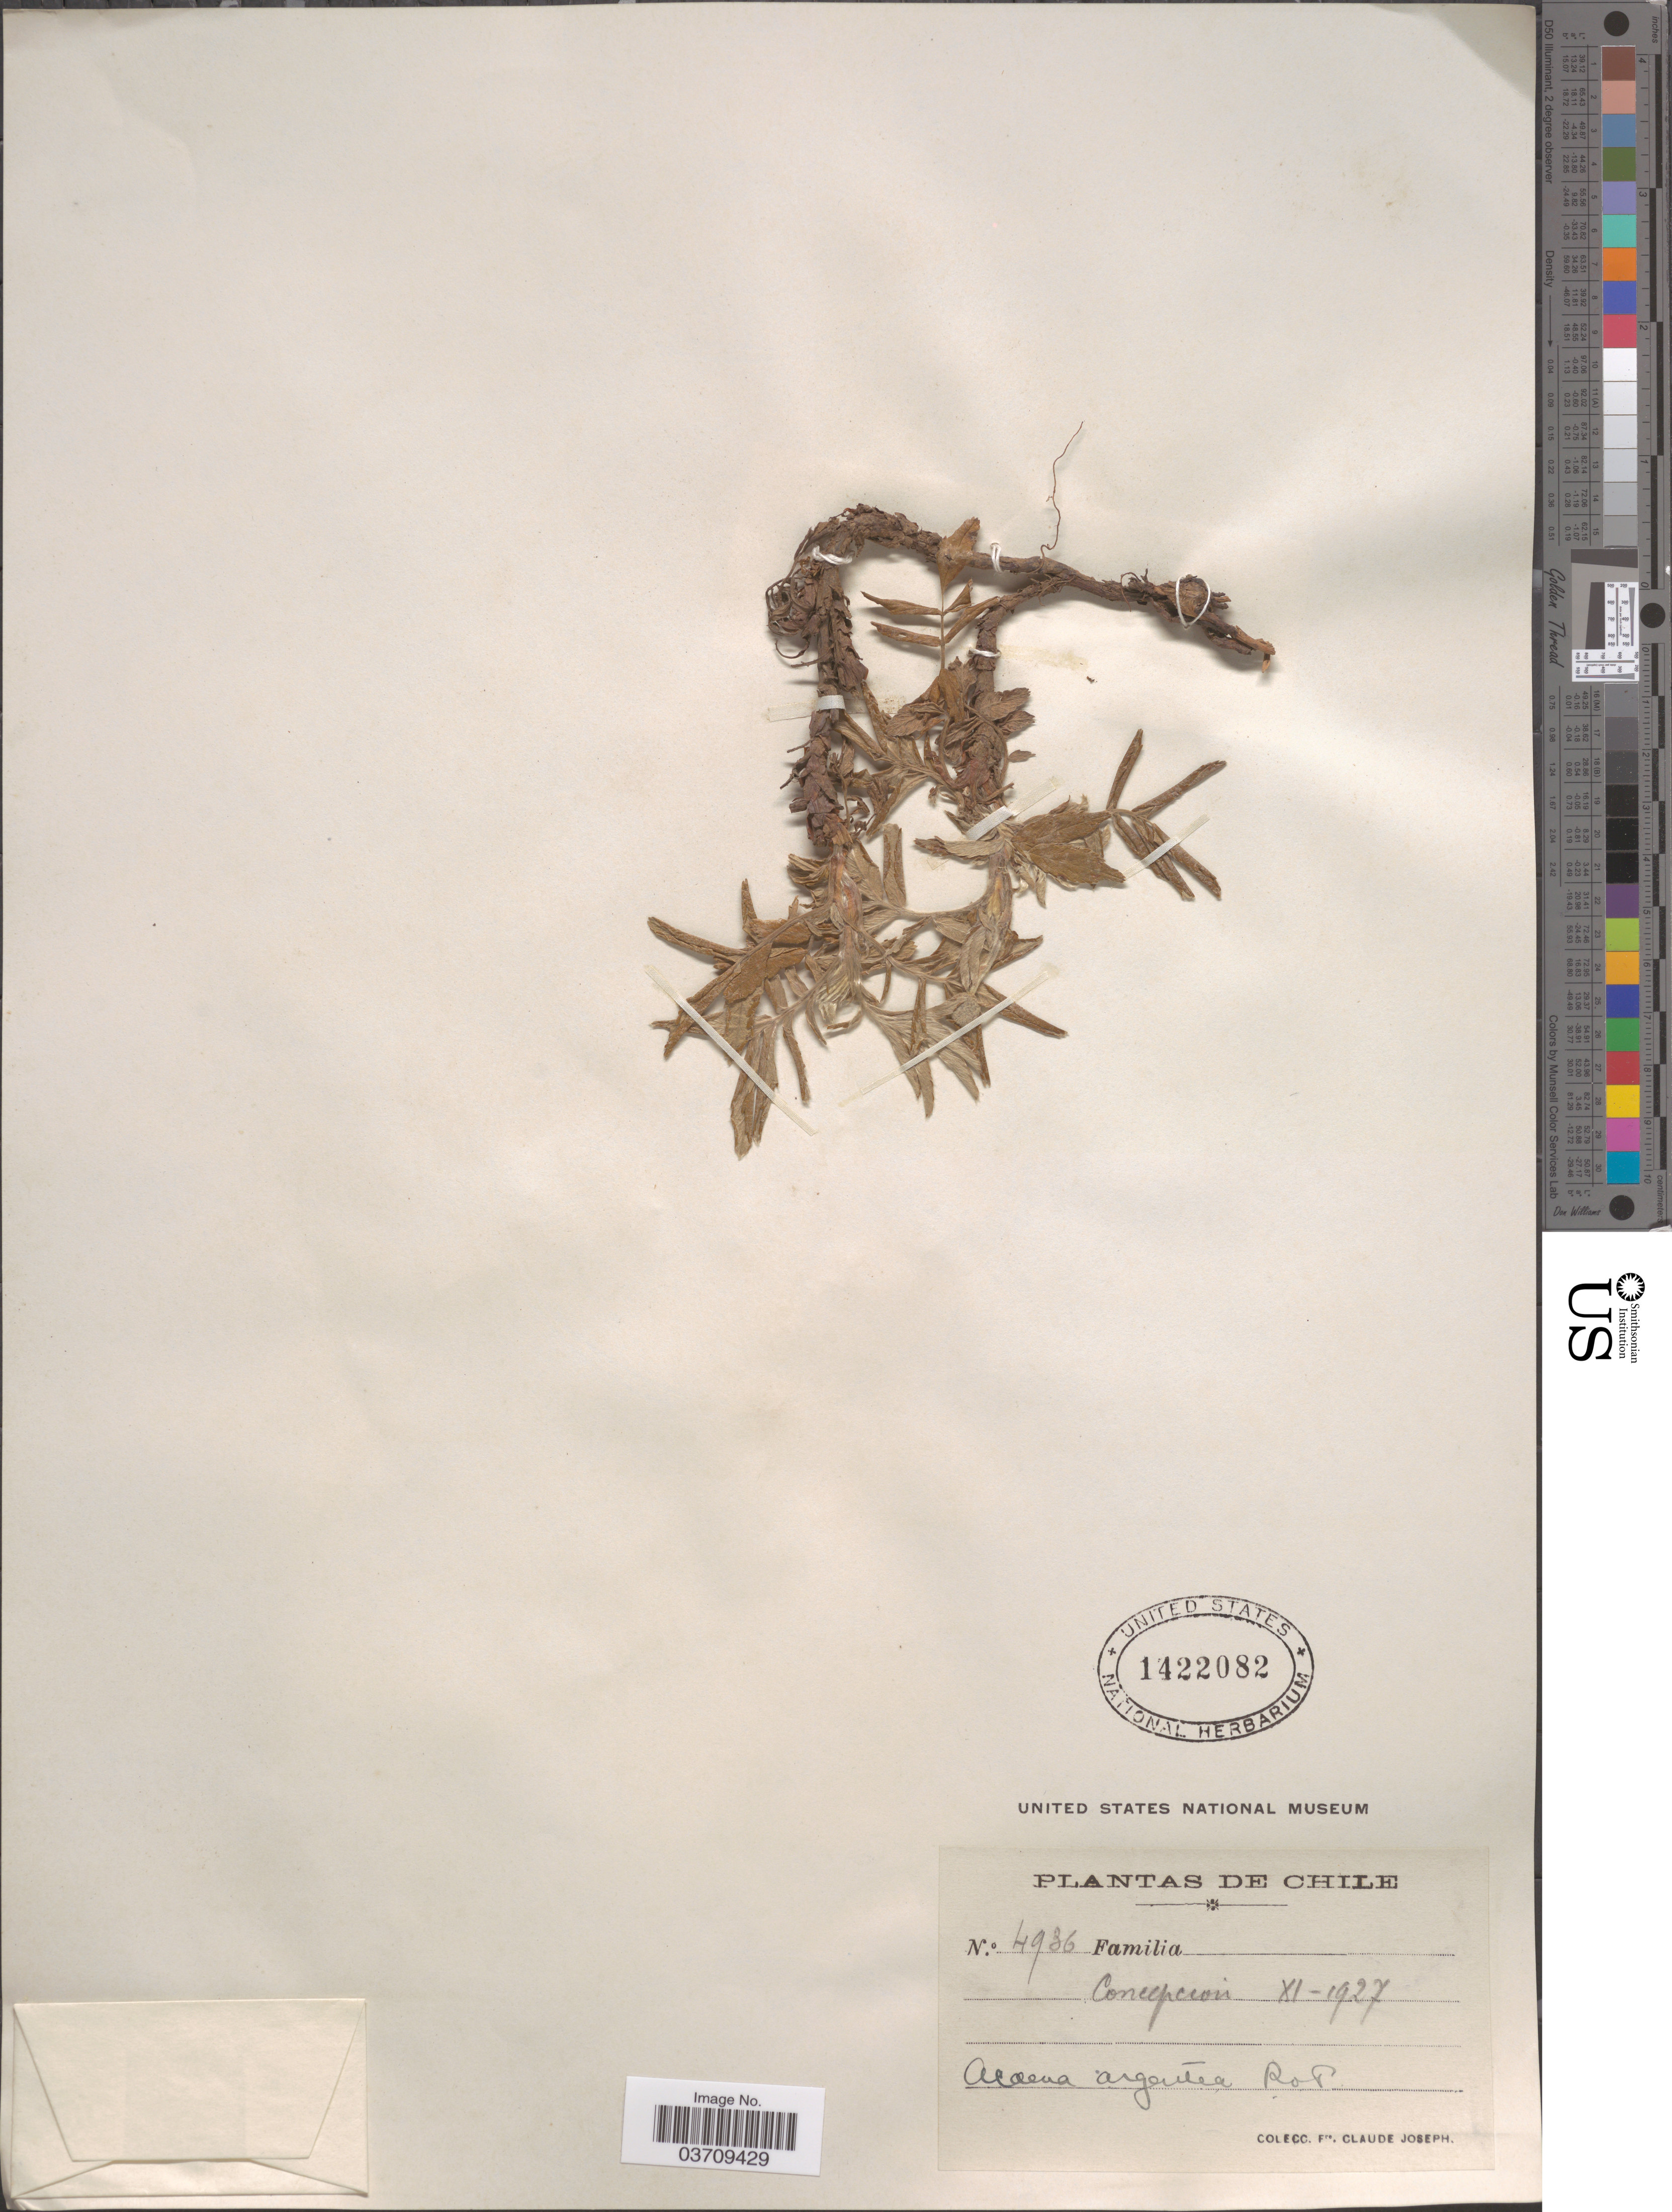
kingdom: Plantae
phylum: Tracheophyta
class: Magnoliopsida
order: Rosales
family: Rosaceae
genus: Acaena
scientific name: Acaena cylindristachya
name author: Ruiz & Pav.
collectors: Bro. Claude-Joseph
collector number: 4936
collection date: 1927-11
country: Chile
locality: Concepcion.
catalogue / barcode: US 1422082